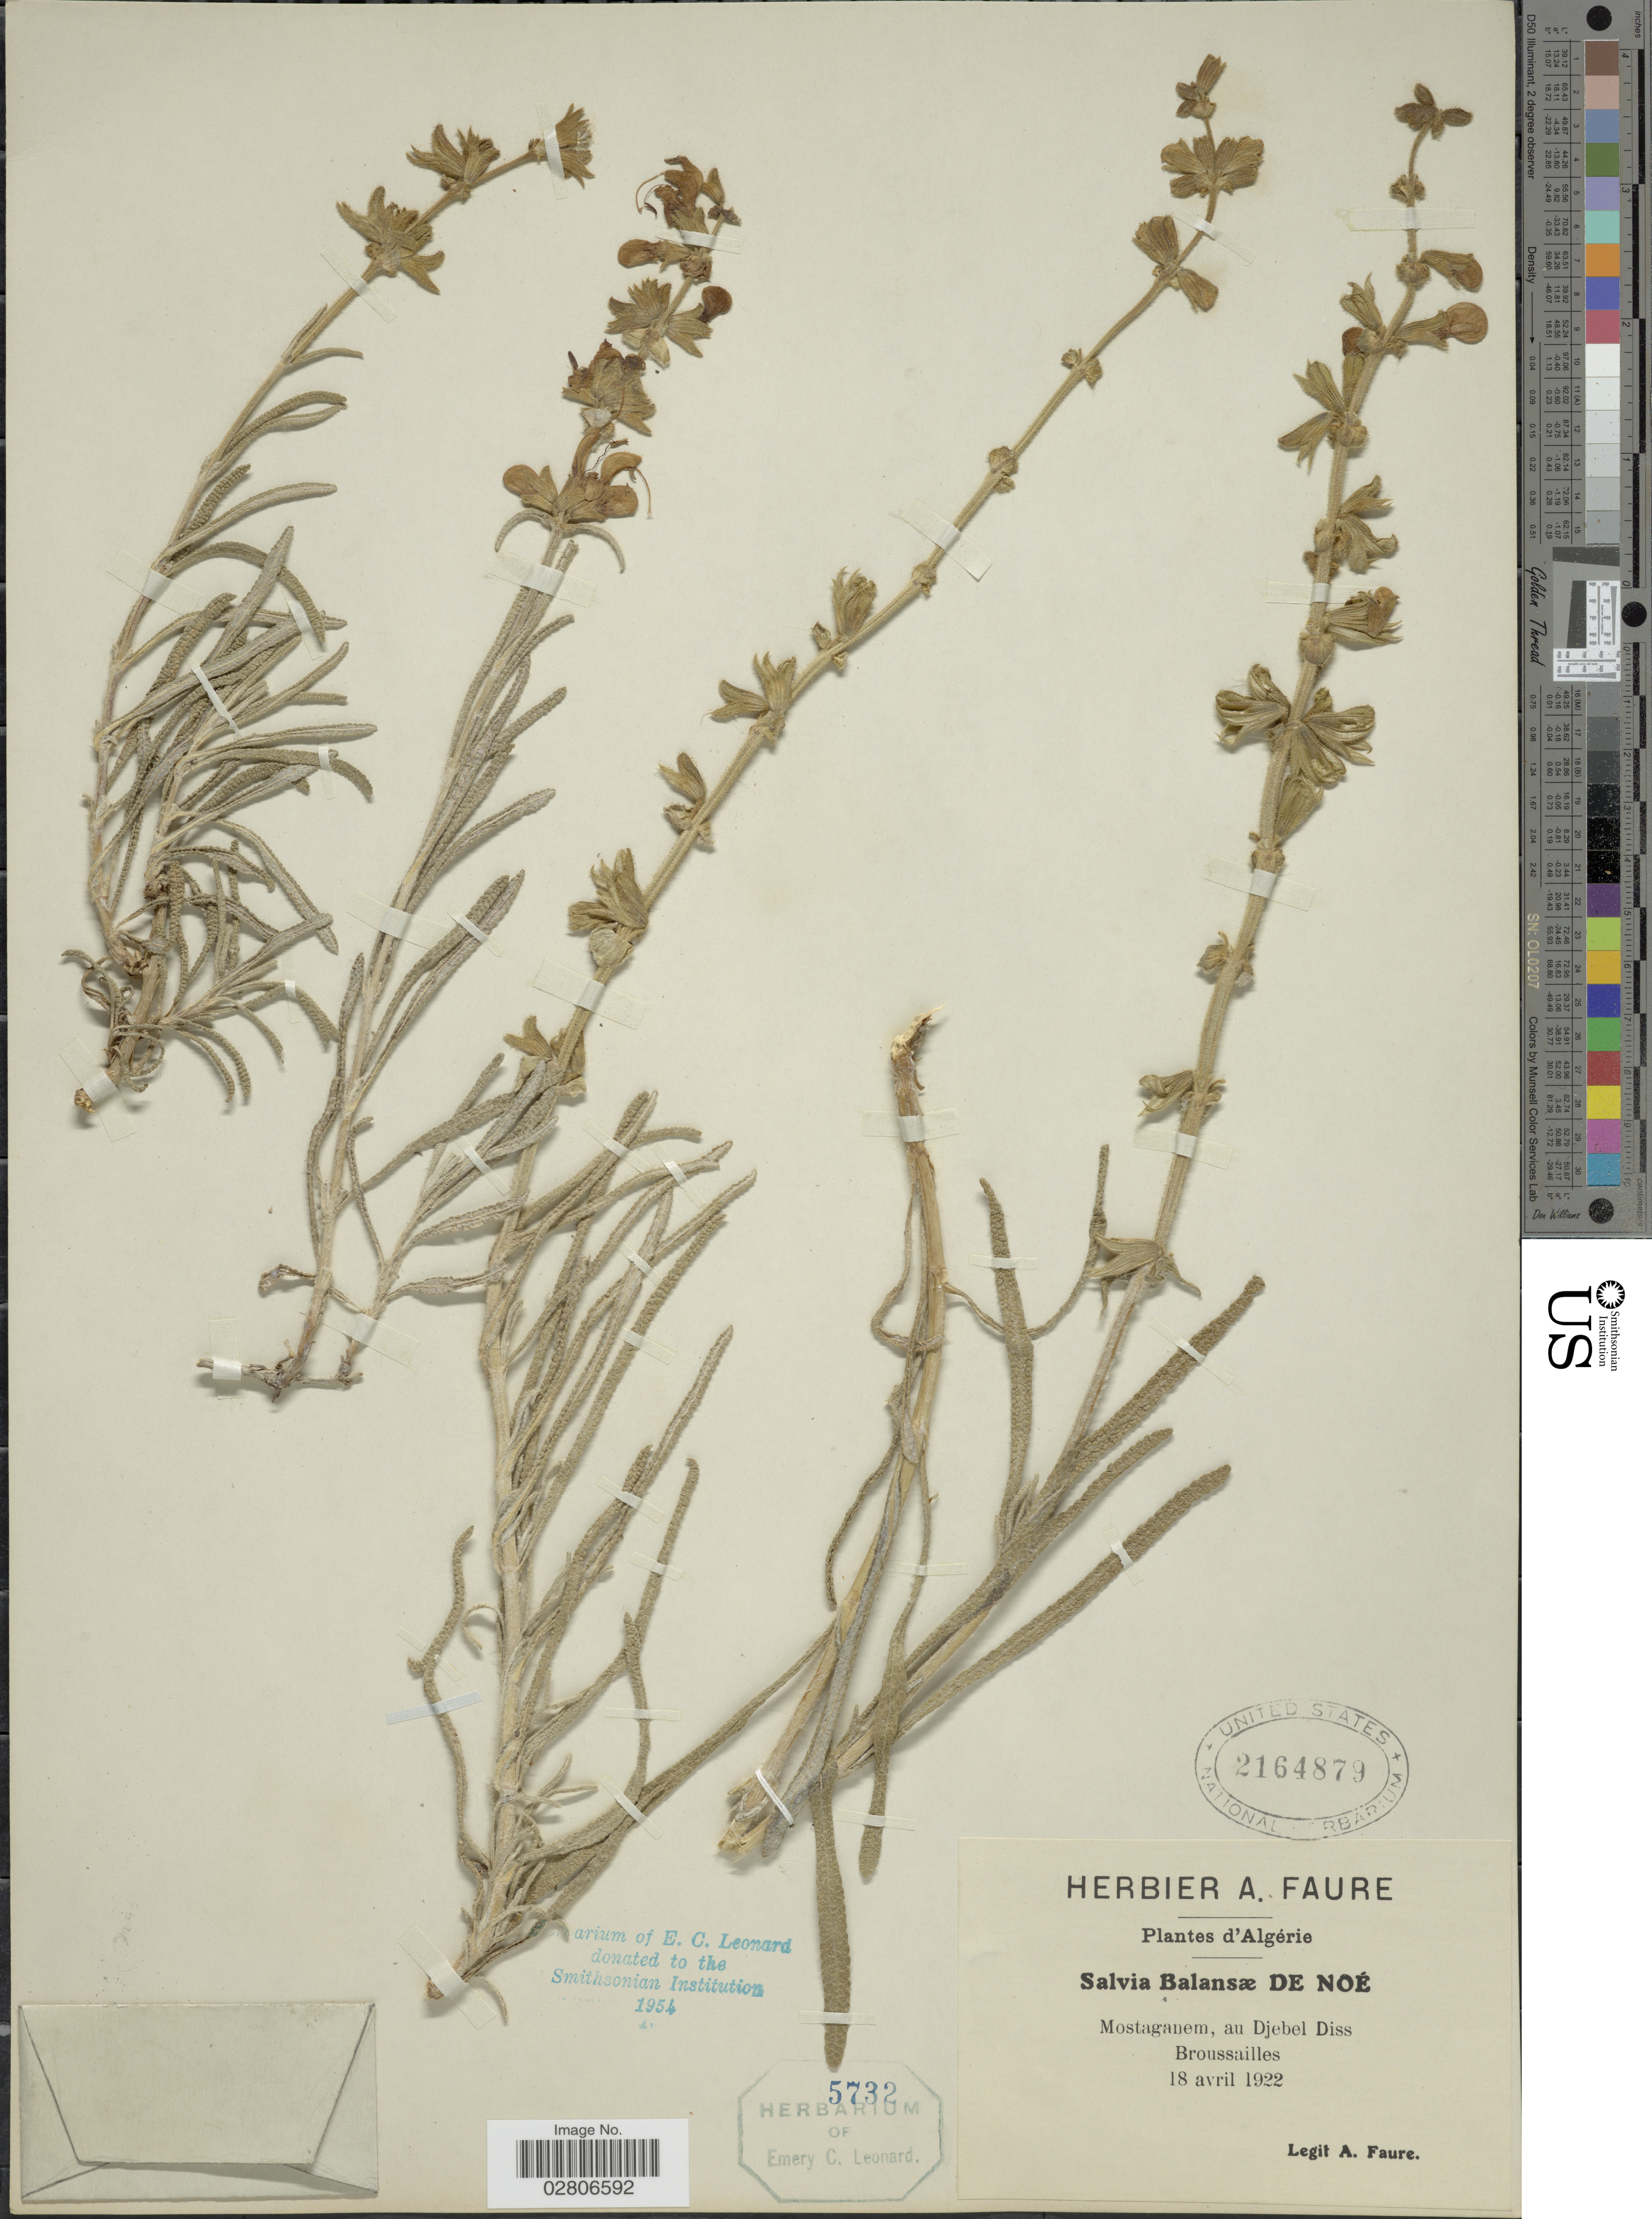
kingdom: Plantae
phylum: Tracheophyta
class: Magnoliopsida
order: Lamiales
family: Lamiaceae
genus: Salvia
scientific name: Salvia balansae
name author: Noë ex Coss.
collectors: A. Faure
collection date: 1922-04-18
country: Algeria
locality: Mostaganem, au Djebel Diss.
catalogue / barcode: US 2164879